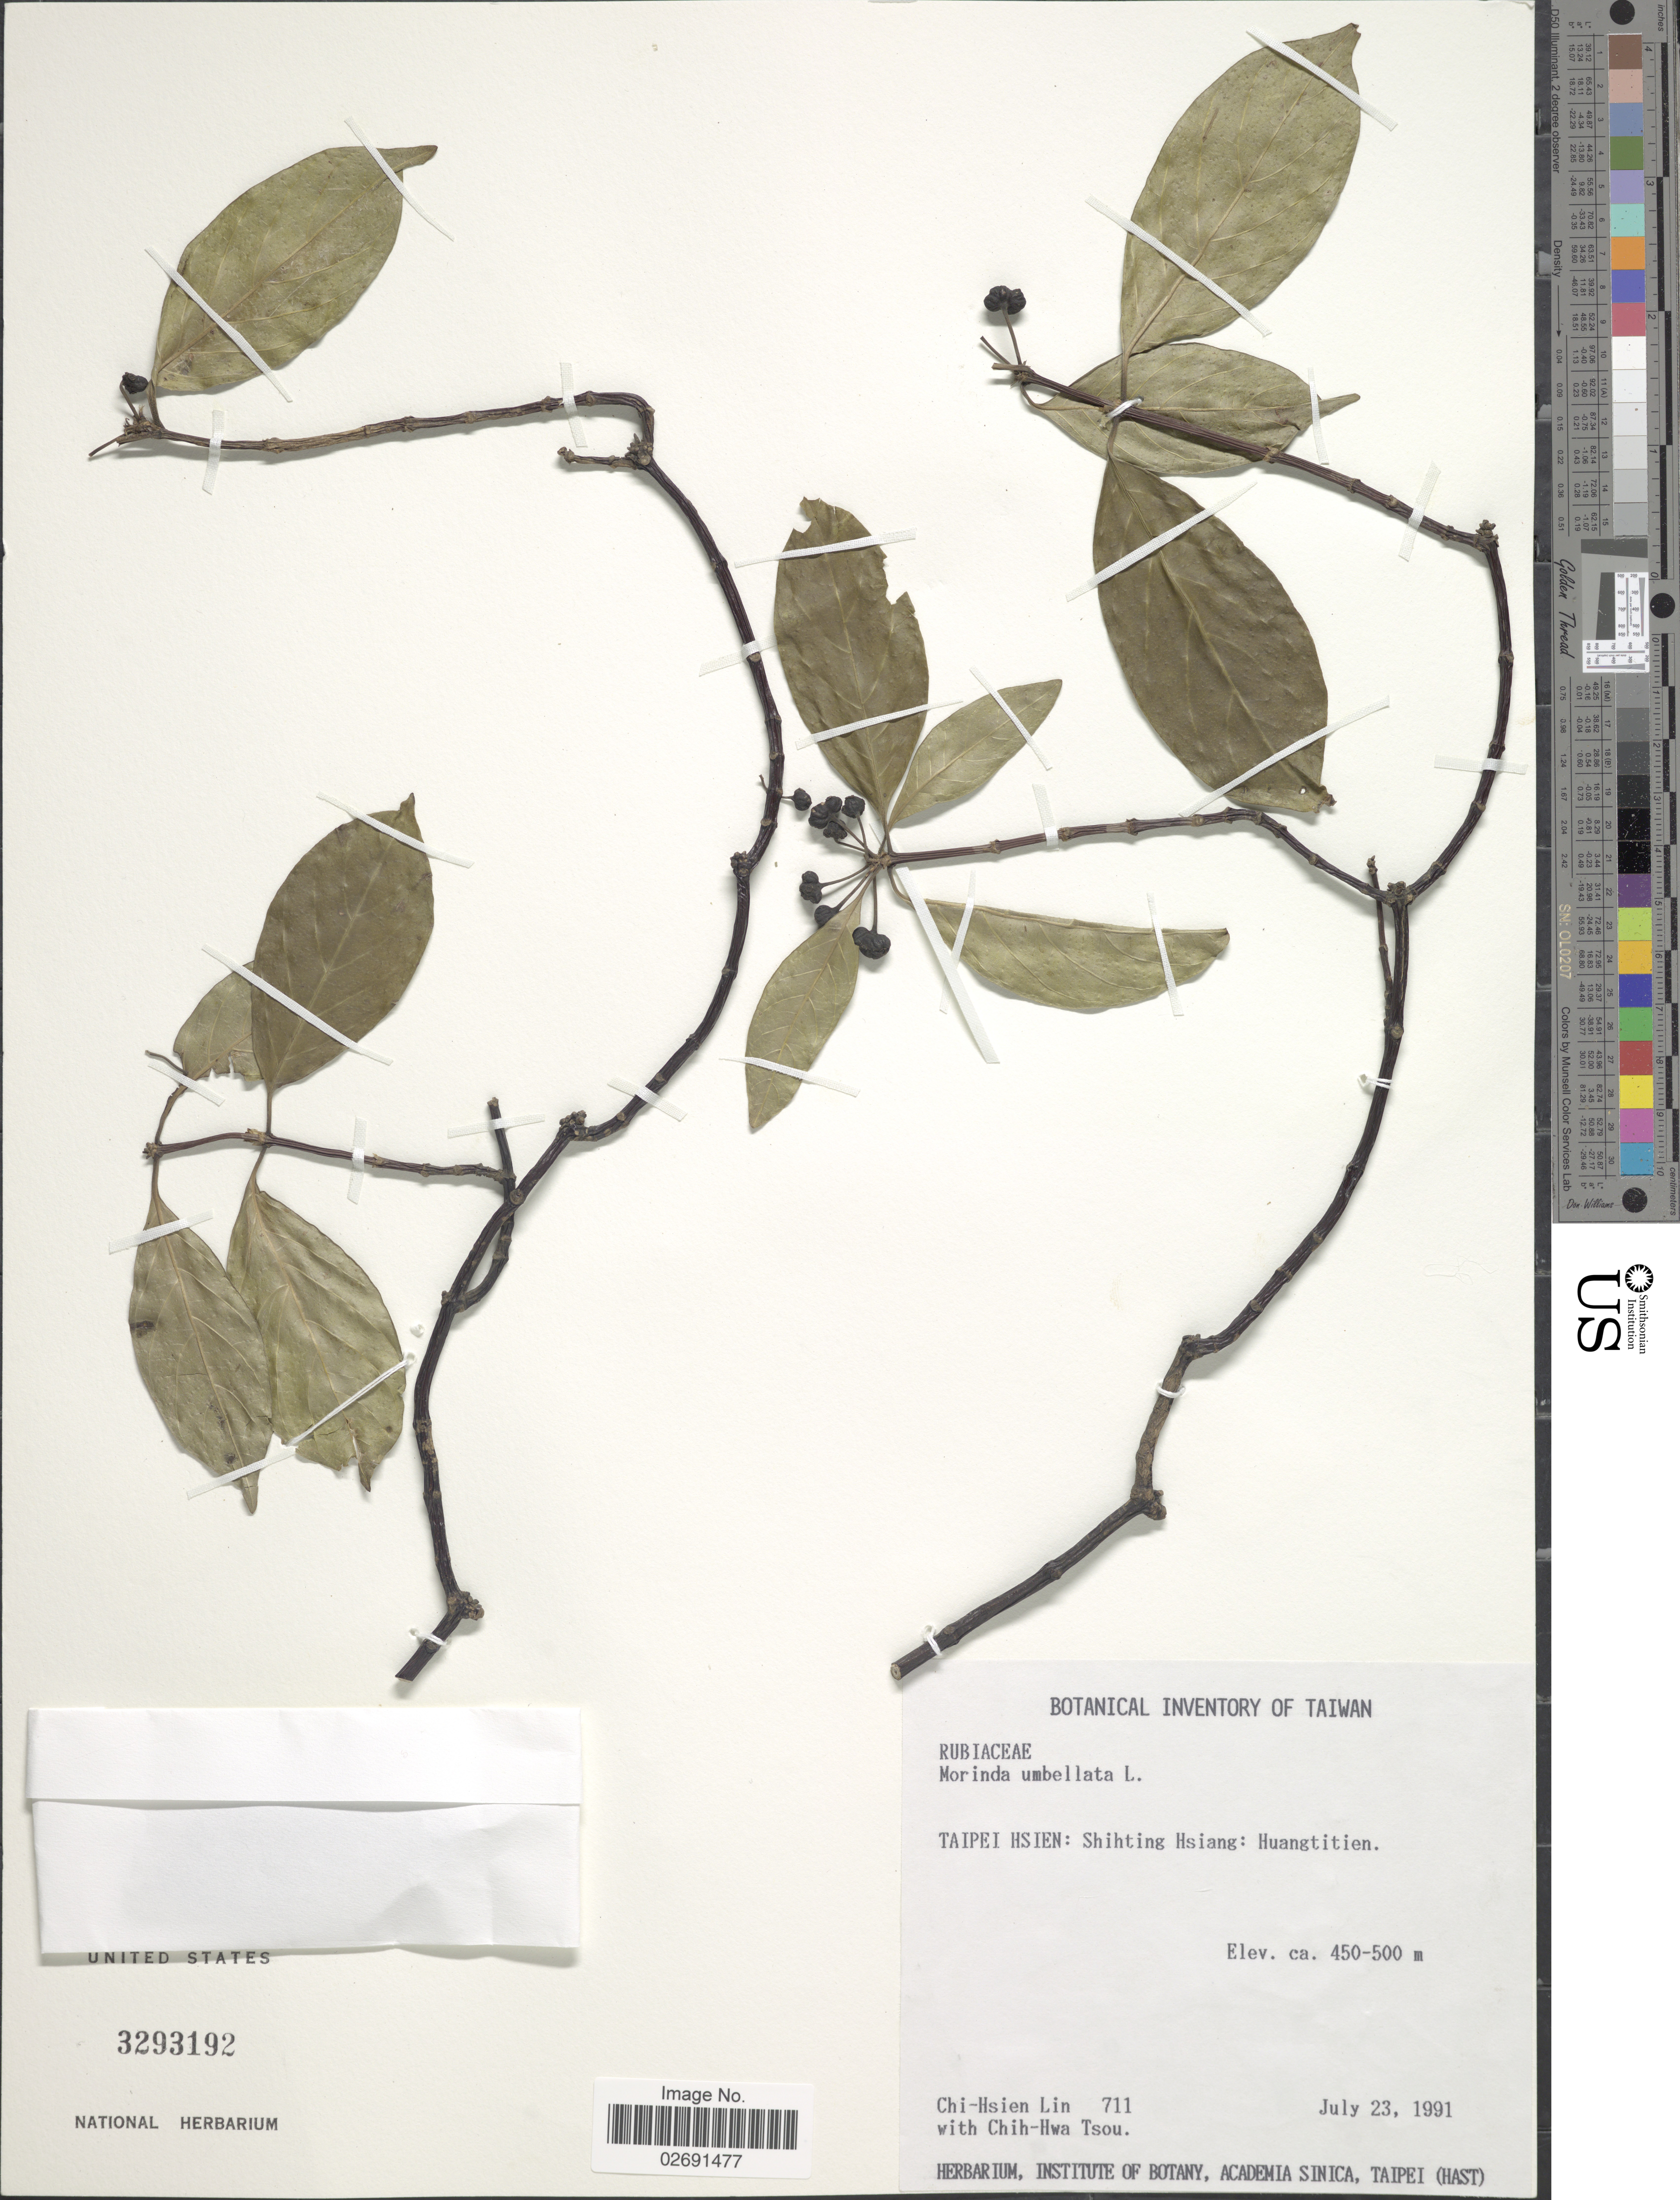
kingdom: Plantae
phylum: Tracheophyta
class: Magnoliopsida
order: Gentianales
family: Rubiaceae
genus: Gynochthodes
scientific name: Gynochthodes umbellata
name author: (L.) Razafim. & B. Bremer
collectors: C. Lin & C. Tsou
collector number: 711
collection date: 1991-07-23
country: Taiwan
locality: Taipei Hsien: Shihting Hsiang: Huangtitien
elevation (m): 450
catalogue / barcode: US 3293192